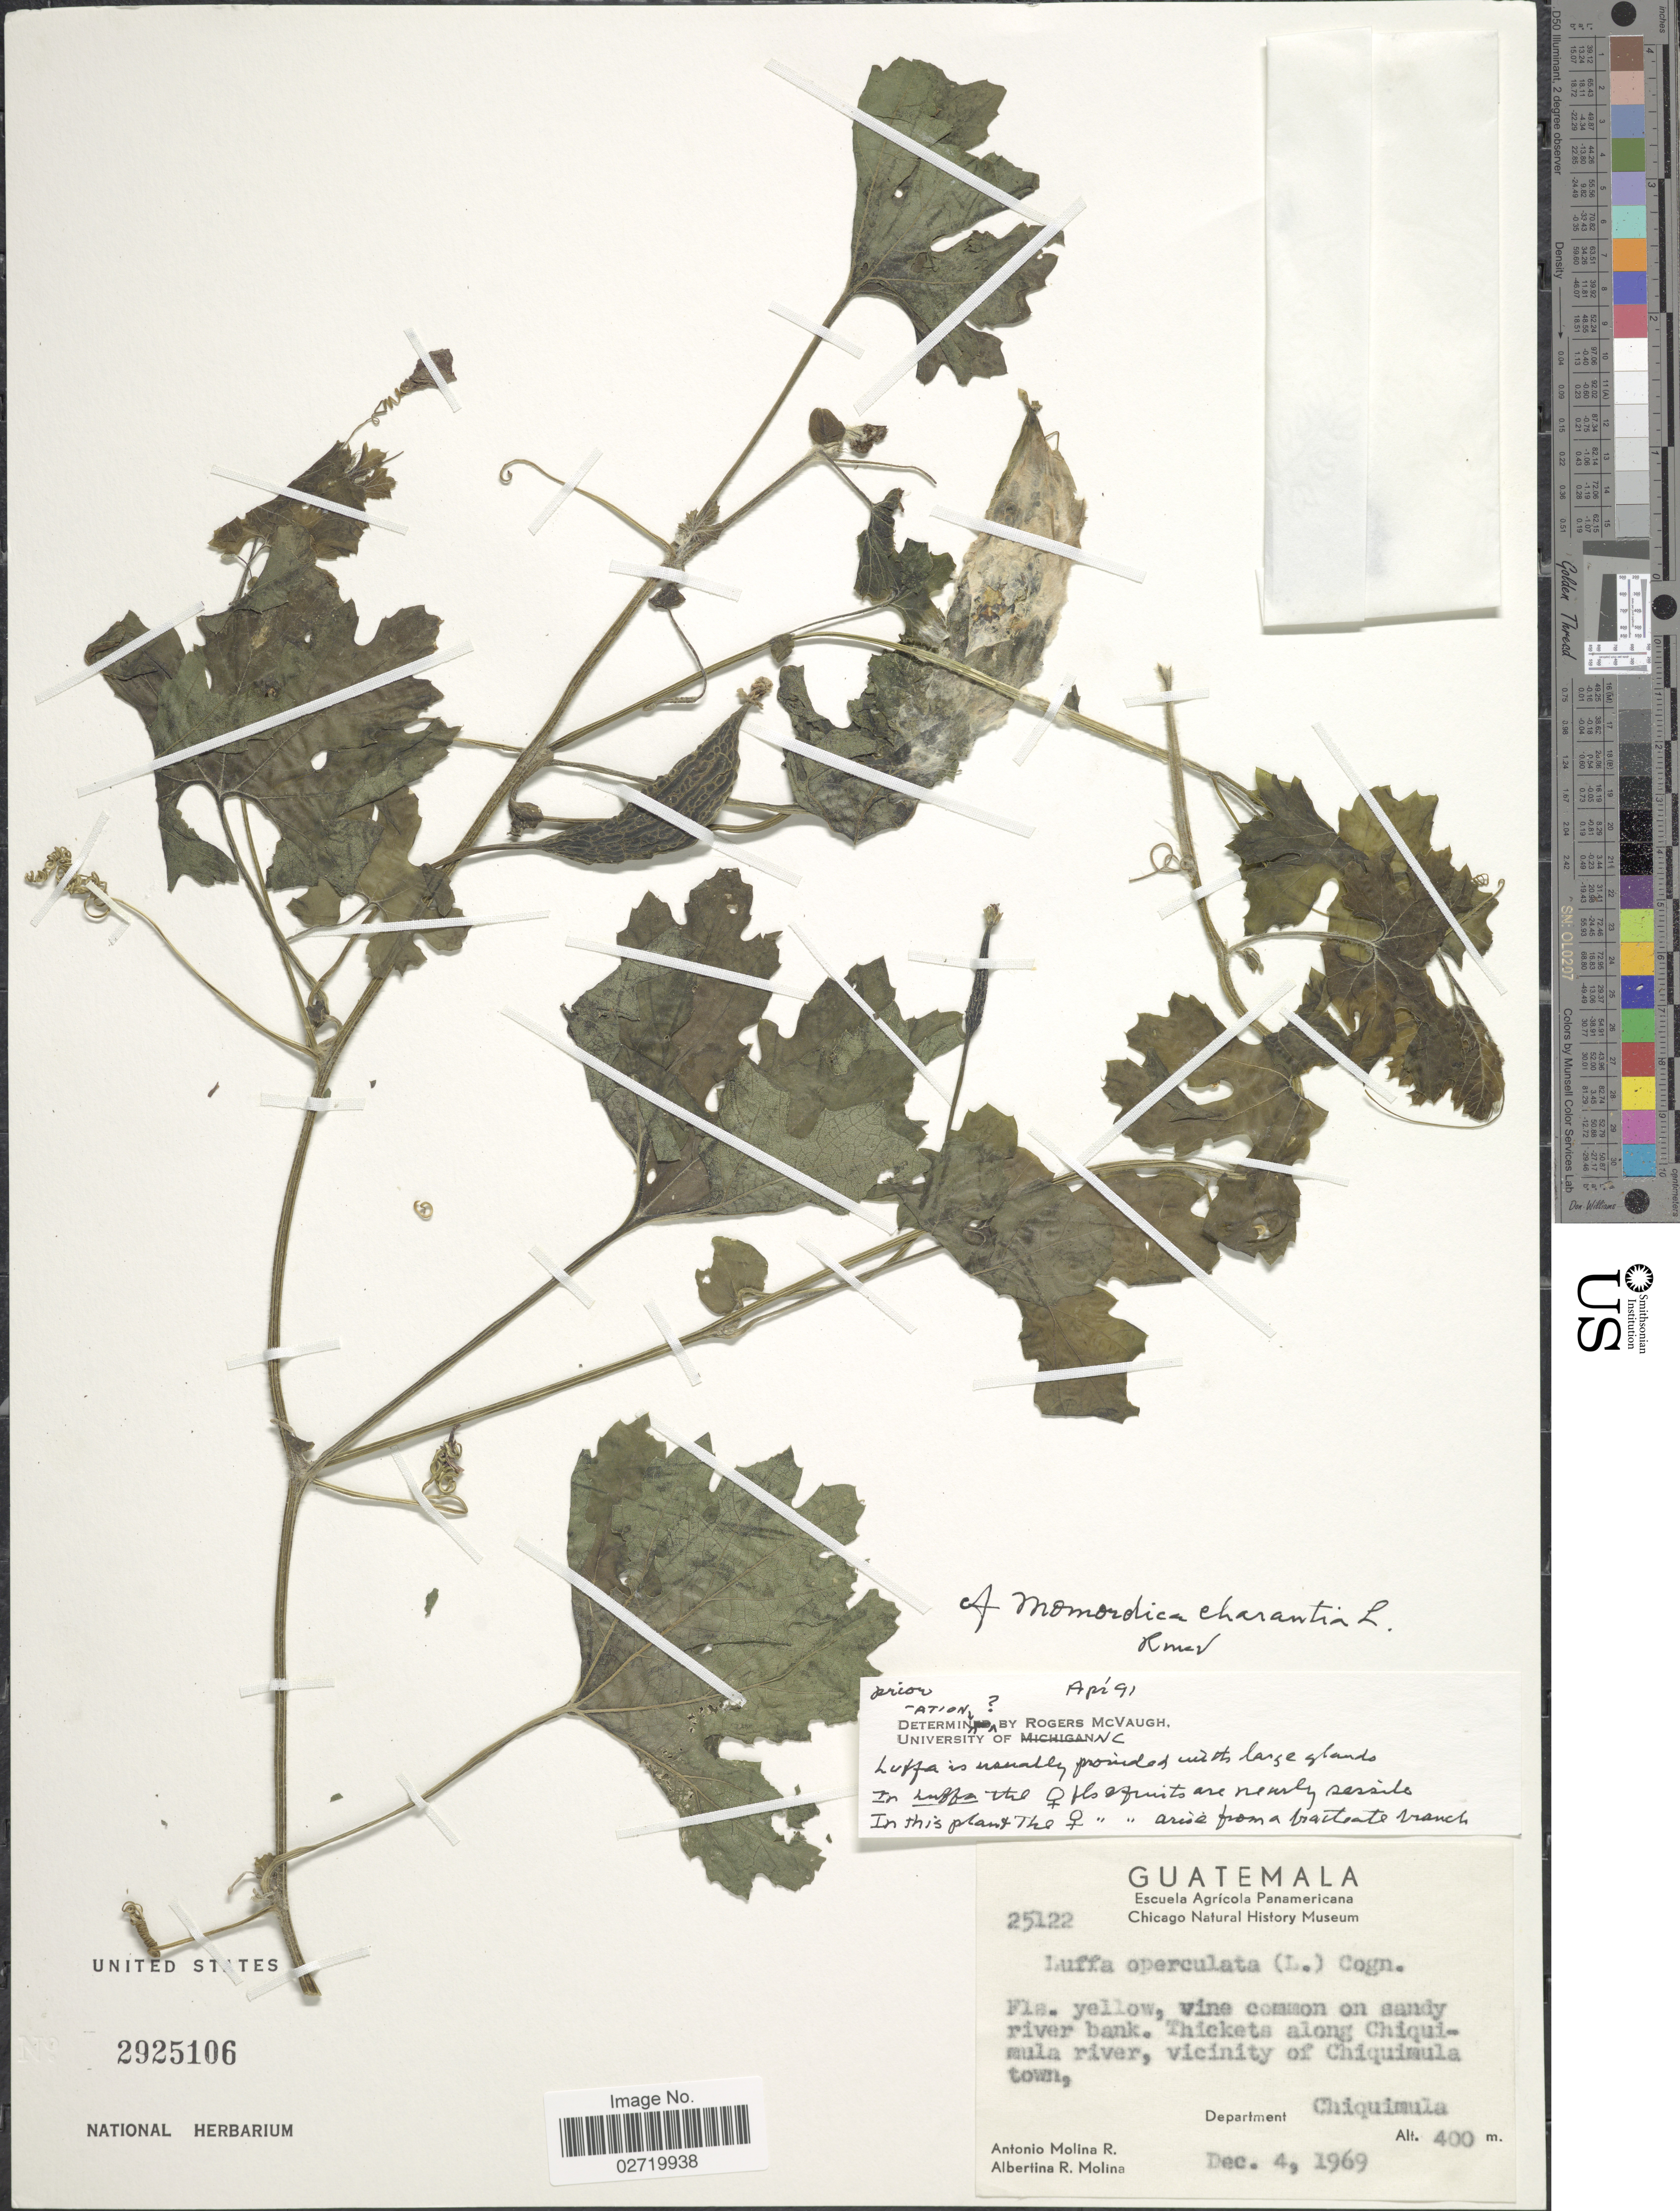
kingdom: Plantae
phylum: Tracheophyta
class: Magnoliopsida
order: Cucurbitales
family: Cucurbitaceae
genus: Momordica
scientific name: Momordica charantia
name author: L.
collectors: A. Molina R. & A. R. Molina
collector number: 25122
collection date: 1969-12-04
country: Guatemala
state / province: Chiquimula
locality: Thickets along Chiquimula river, vicinity of Chiquimula town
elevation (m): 400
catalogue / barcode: US 2925106